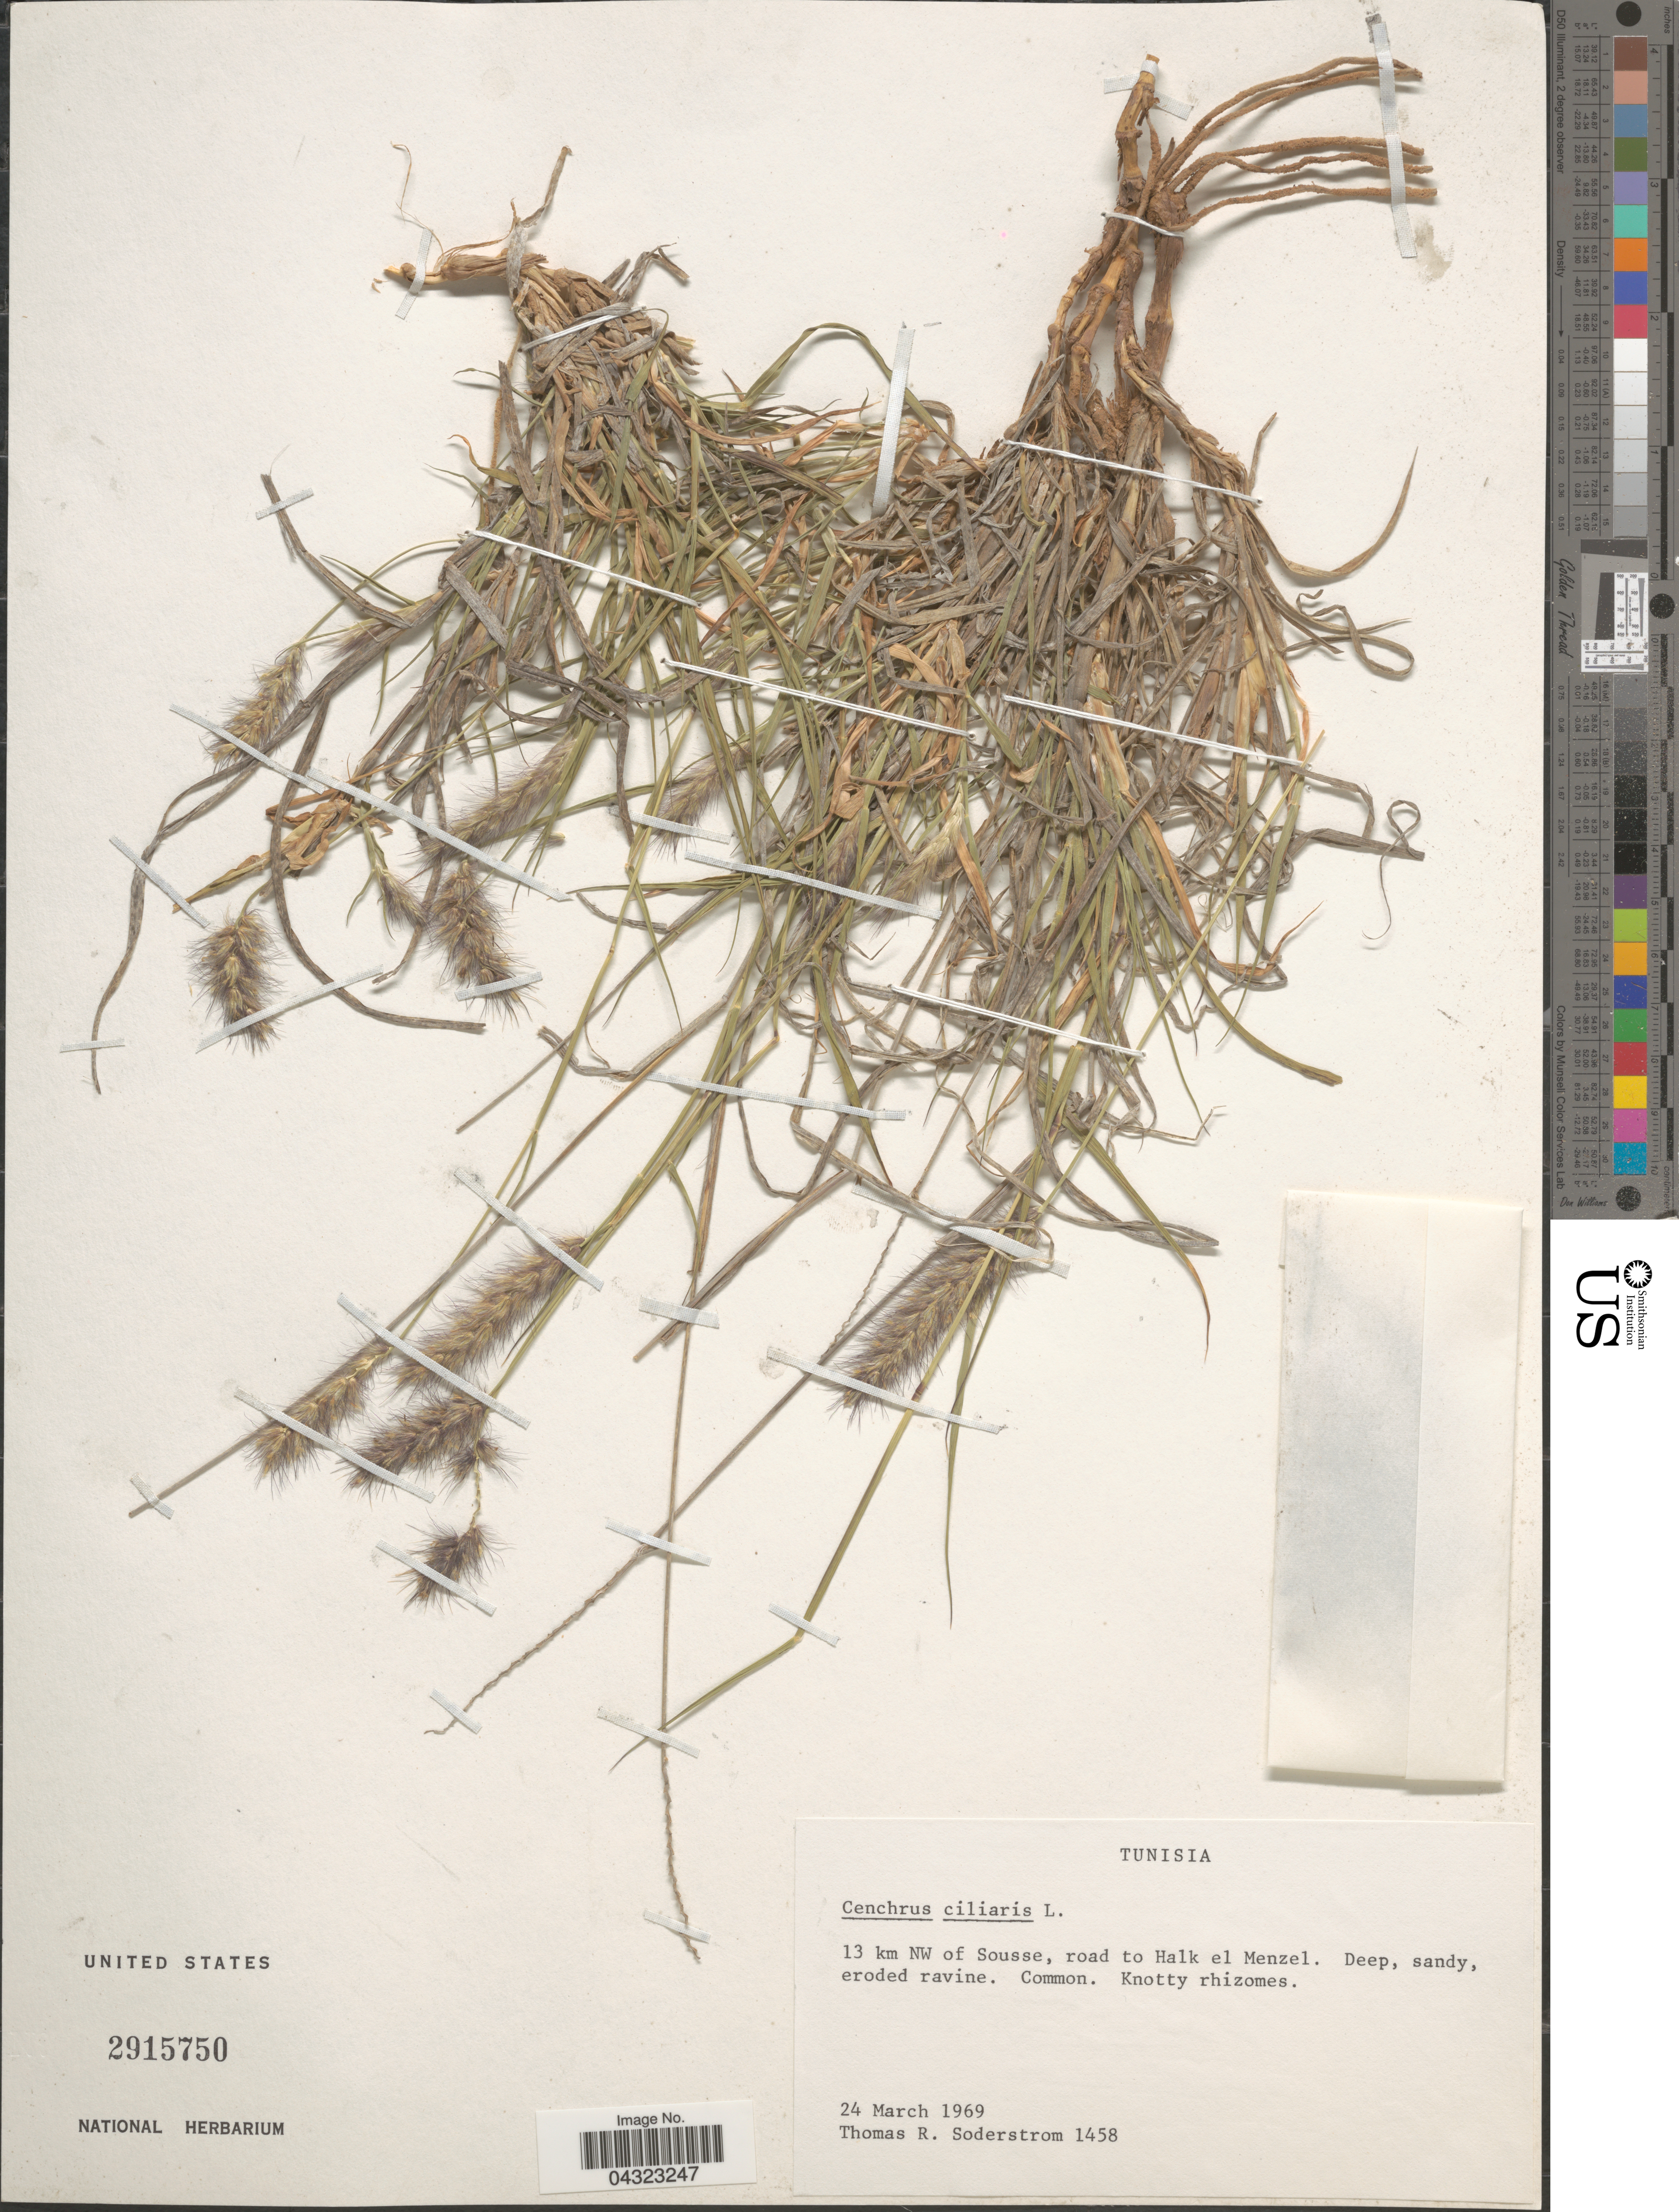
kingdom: Plantae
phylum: Tracheophyta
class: Liliopsida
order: Poales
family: Poaceae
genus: Cenchrus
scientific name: Cenchrus ciliaris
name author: L.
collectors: T. R. Soderstrom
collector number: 1458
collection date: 1969-03-24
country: Tunisia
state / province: Sousse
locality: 13 km NW of Sousse, road to Halk el Menzel.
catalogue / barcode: US 2915750